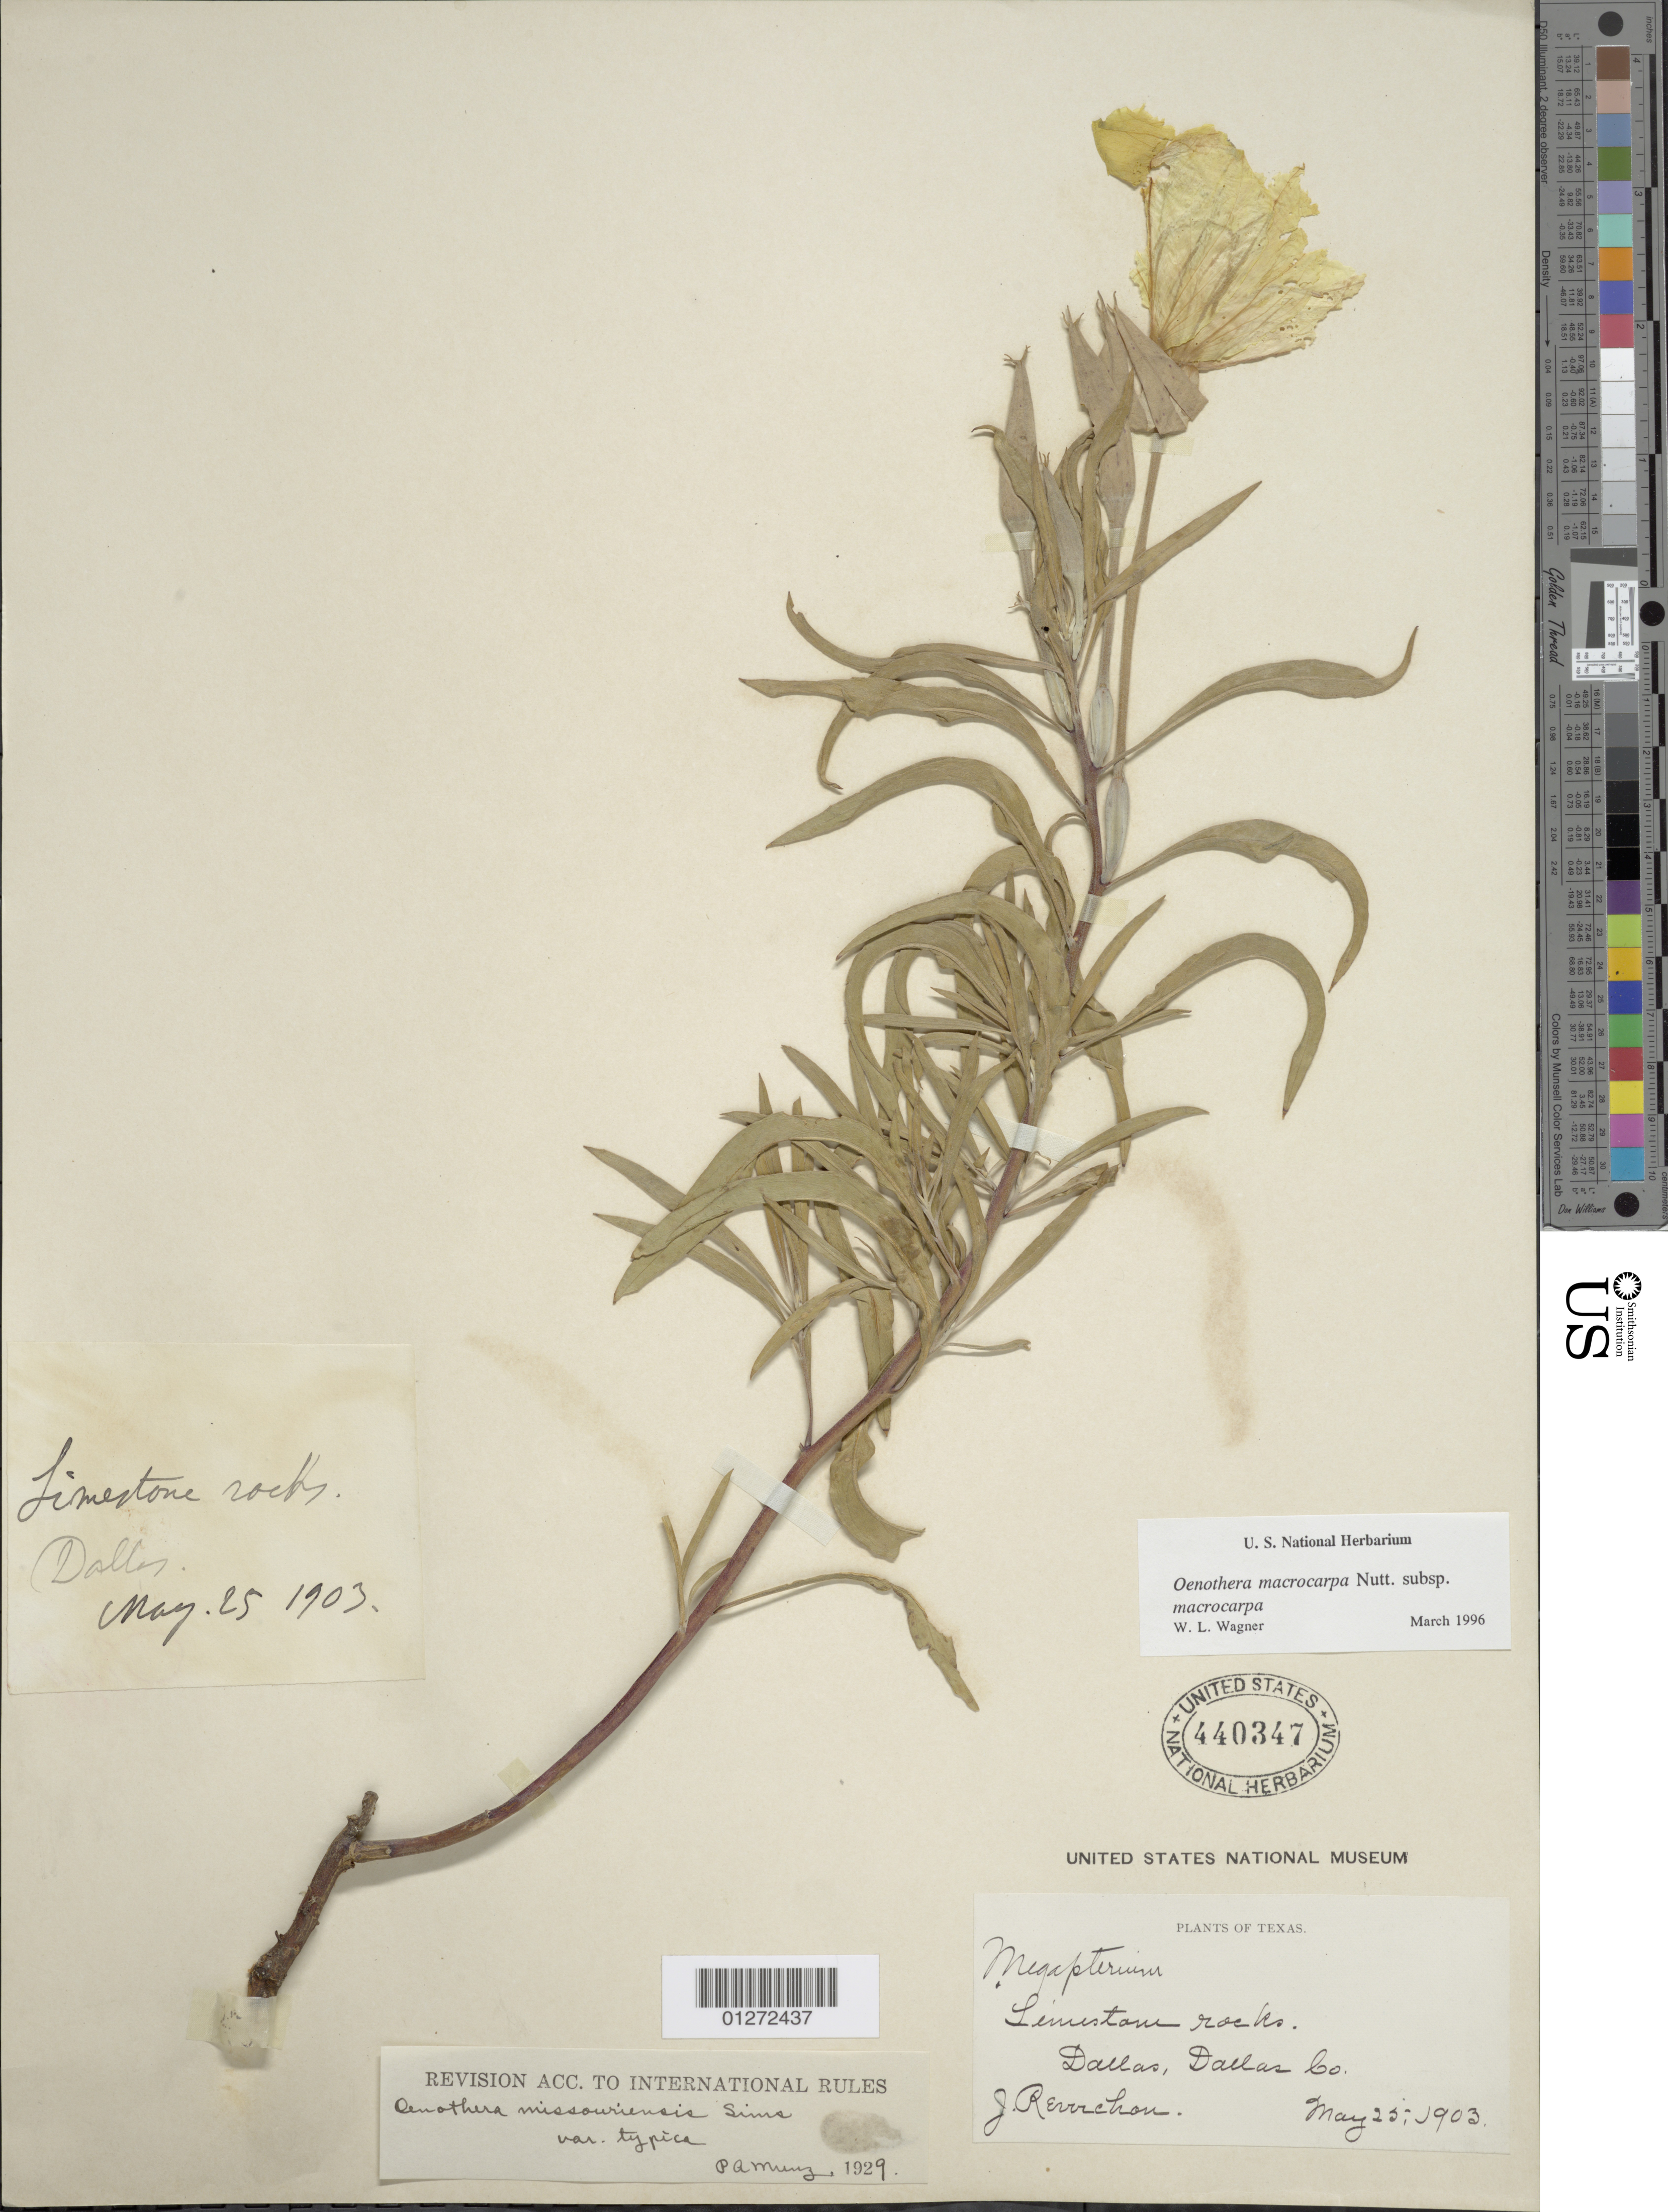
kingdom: Plantae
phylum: Tracheophyta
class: Magnoliopsida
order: Myrtales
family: Onagraceae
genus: Oenothera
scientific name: Oenothera macrocarpa subsp. macrocarpa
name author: Nutt.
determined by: Wagner, W. L., (BOT), Smithsonian Institution - National Museum of Natural History (UNITED STATES)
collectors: J. Reverchon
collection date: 1903-05-25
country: United States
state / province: Texas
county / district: Dallas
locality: Dallas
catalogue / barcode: US 440347